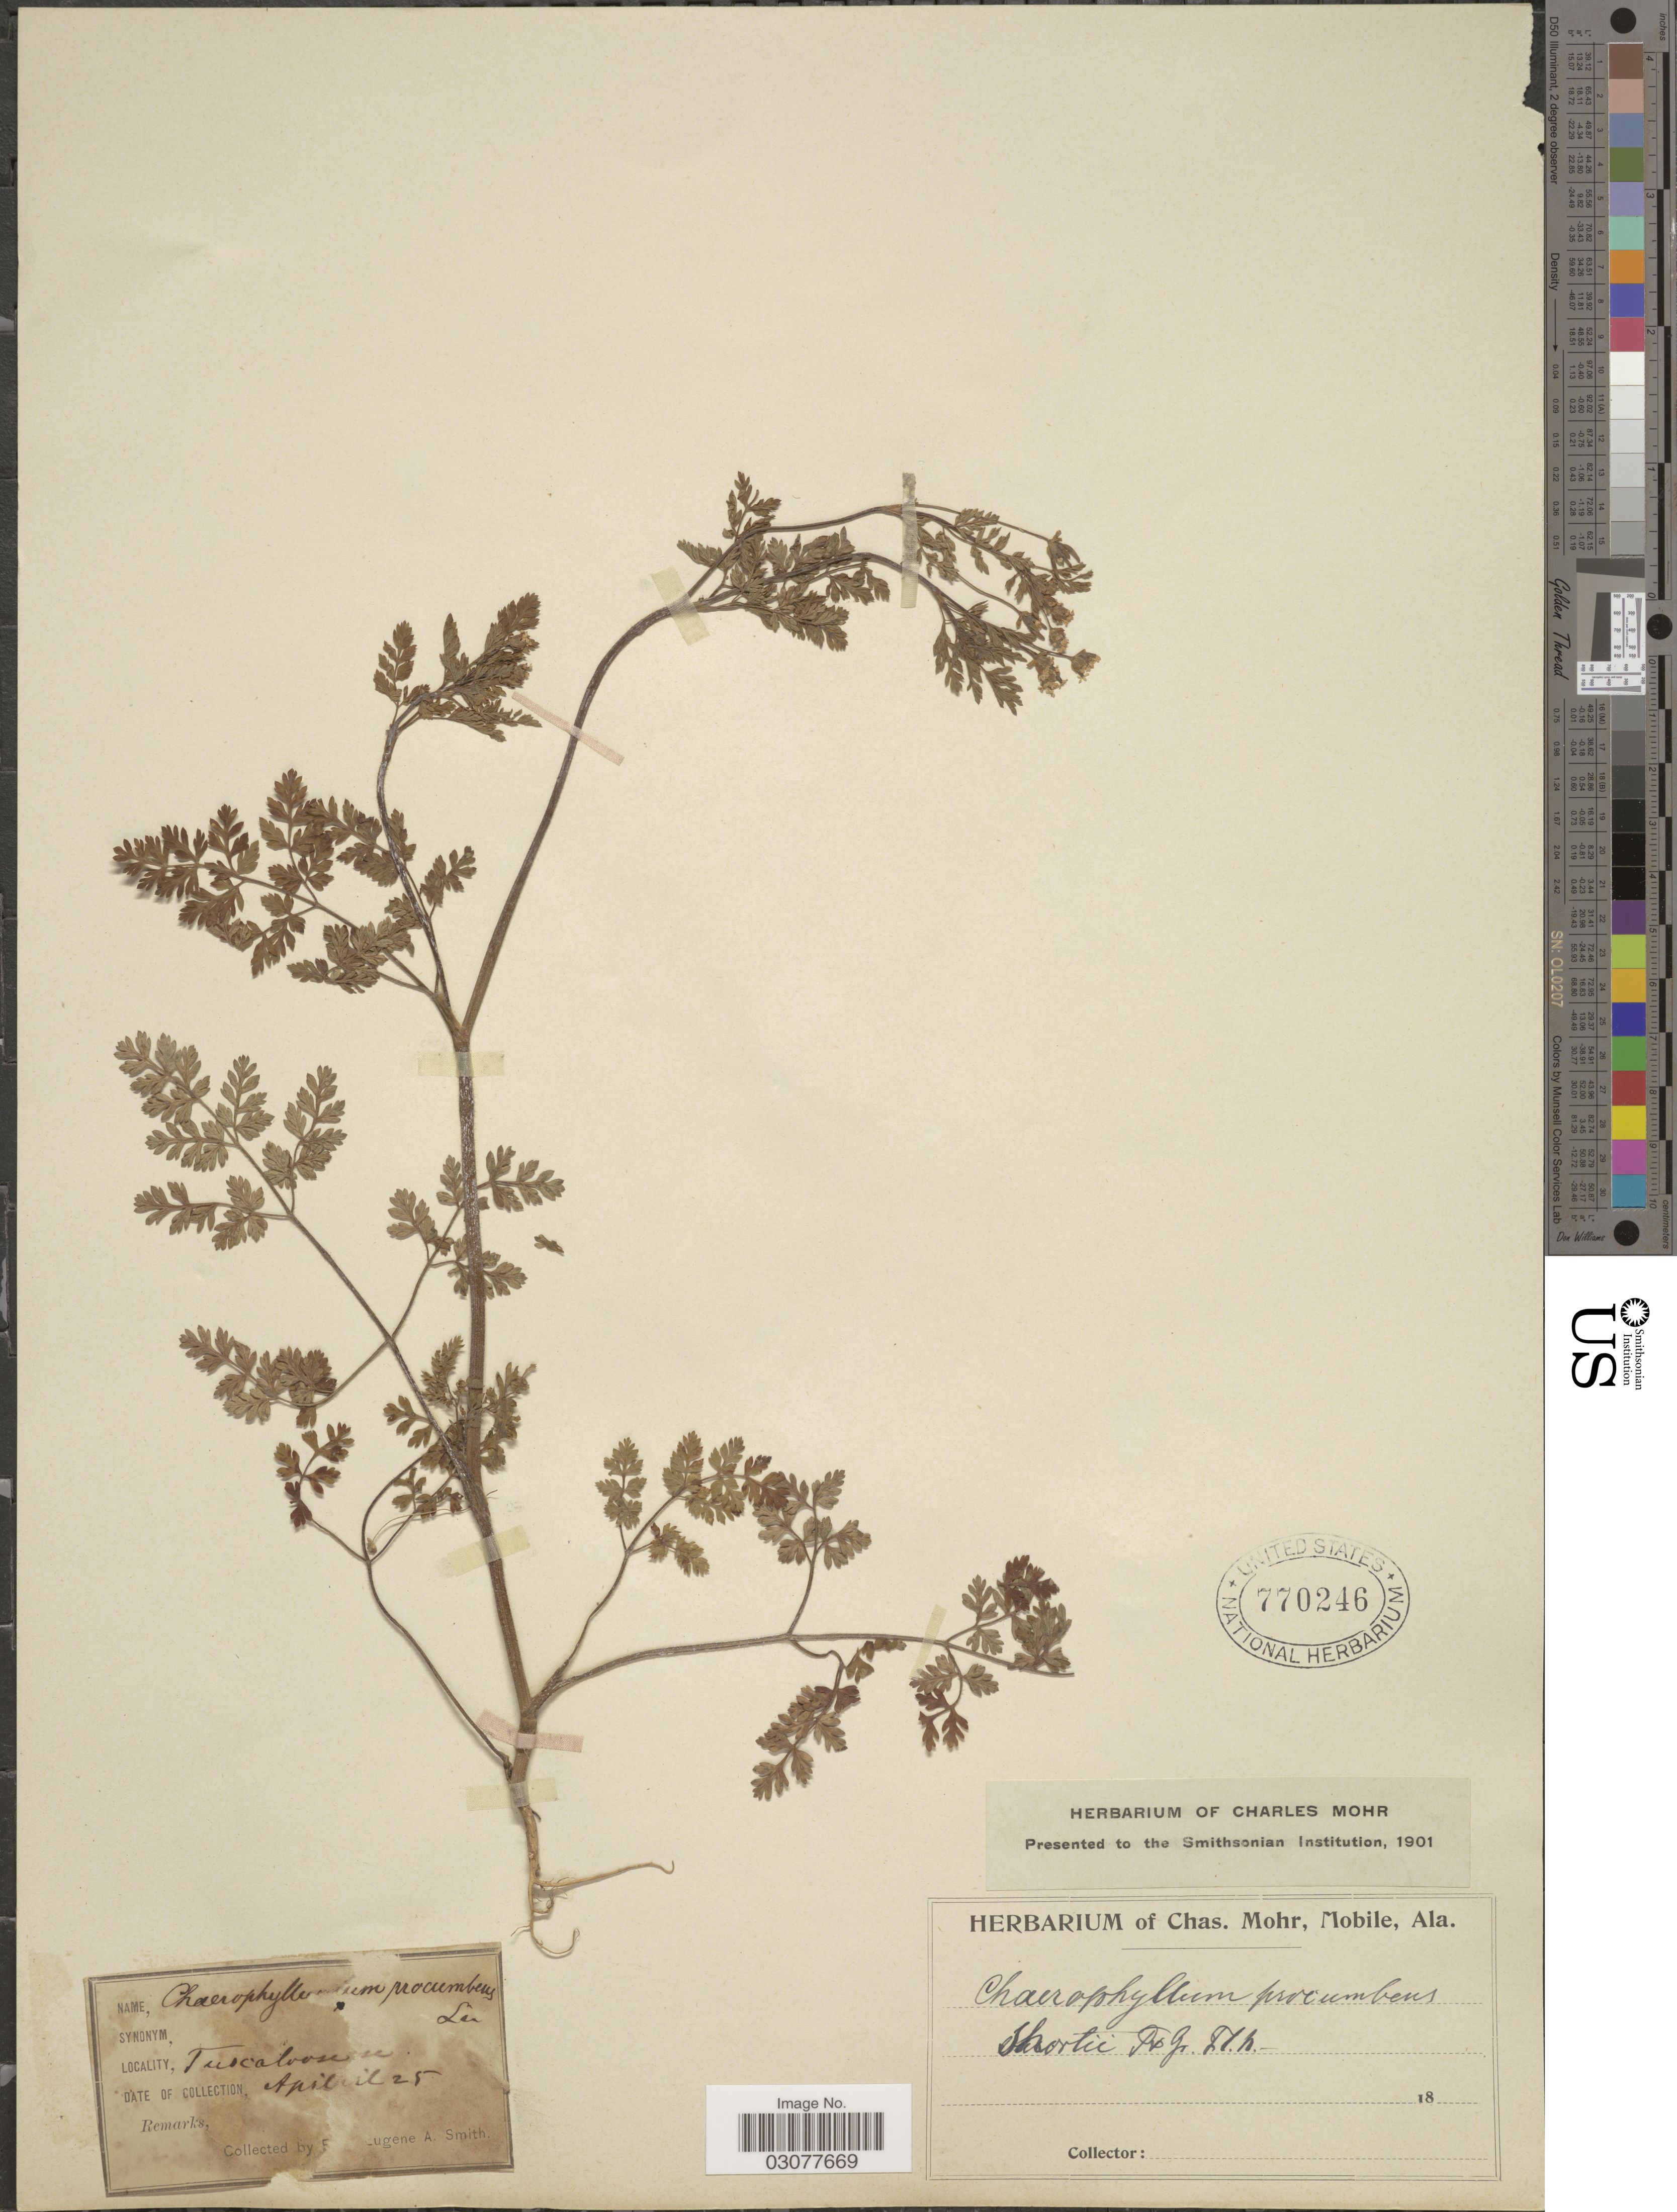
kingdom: Plantae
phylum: Tracheophyta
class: Magnoliopsida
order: Apiales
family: Apiaceae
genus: Chaerophyllum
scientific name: Chaerophyllum tainturieri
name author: Hook.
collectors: E. A. Smith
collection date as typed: Transcribed d/m/y: /4/25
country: United States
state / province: Alabama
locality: Tuscaloosa.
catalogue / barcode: US 770246